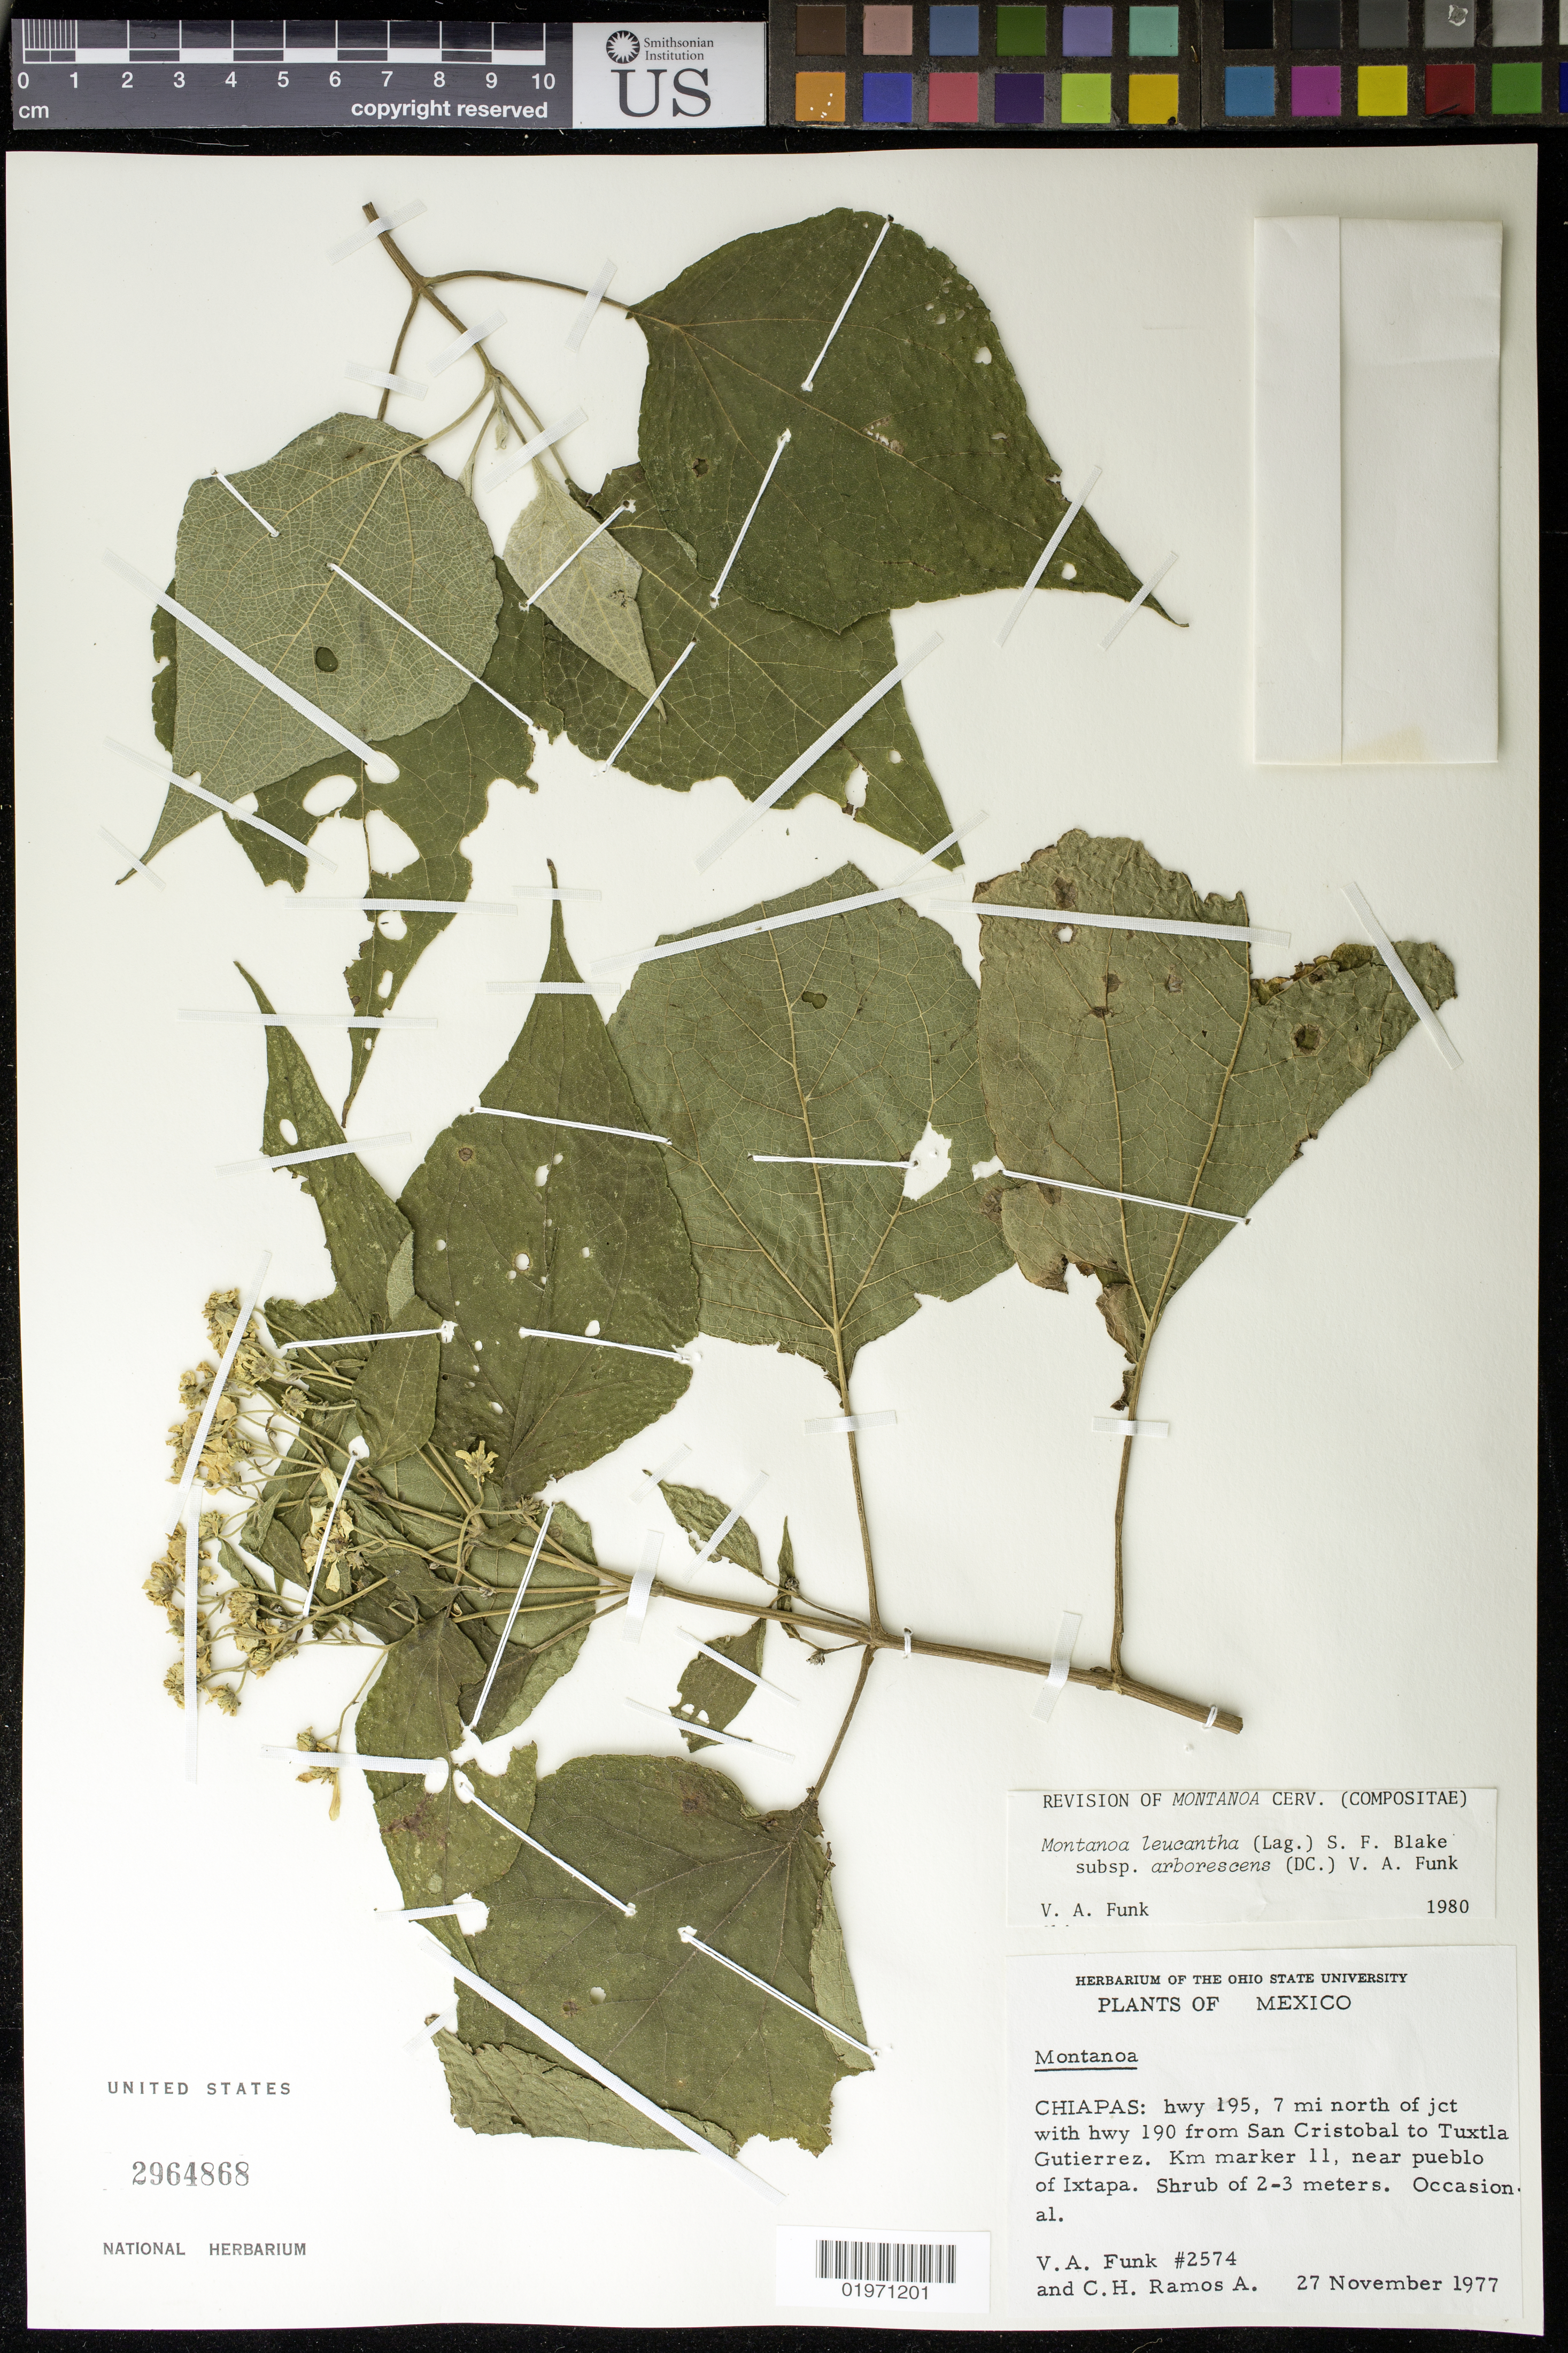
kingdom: Plantae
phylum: Tracheophyta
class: Magnoliopsida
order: Asterales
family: Asteraceae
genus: Montanoa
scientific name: Montanoa leucantha subsp. arborescens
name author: (DC.) V.A. Funk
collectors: V. Funk & C. H. Ramos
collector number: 2574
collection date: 1977-11-27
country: Mexico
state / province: Chiapas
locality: Hwy 195, 7 mi north of jct of Hwy 190 from San Cristobal to Tuxtla Gutierrez; km marker 11, near pueblo of Ixtapa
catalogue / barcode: US 2964868